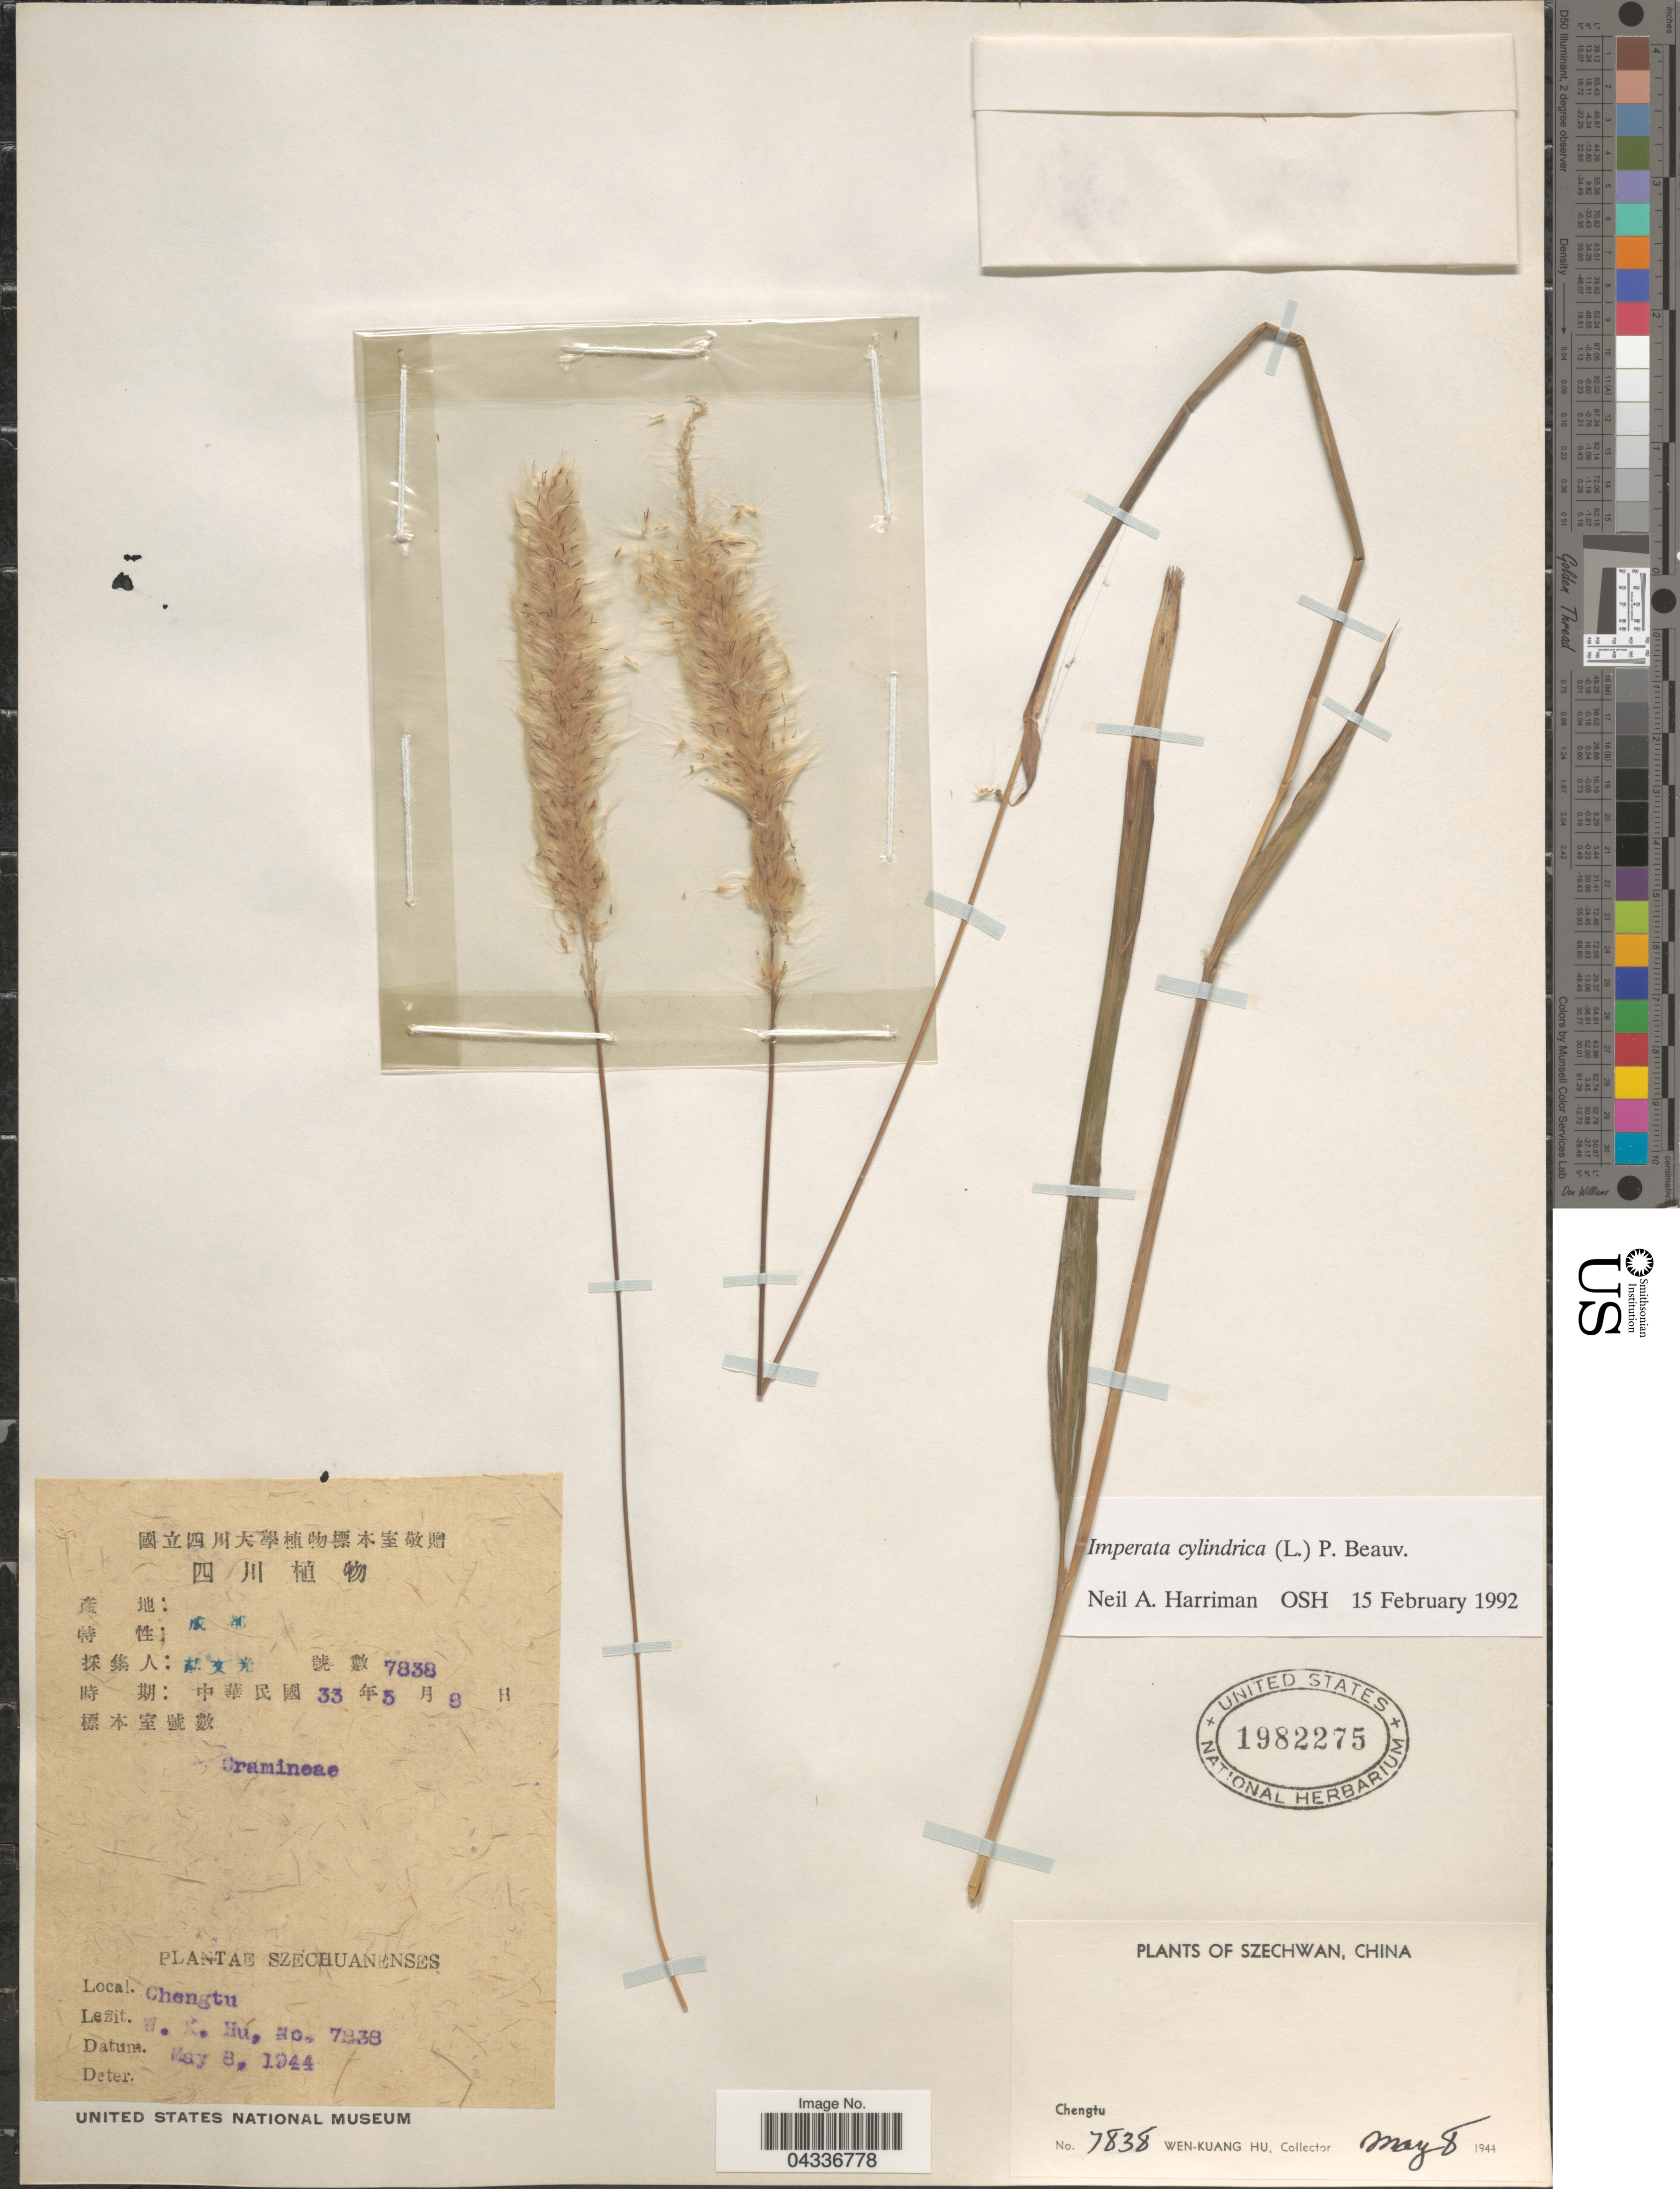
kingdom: Plantae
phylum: Tracheophyta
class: Liliopsida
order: Poales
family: Poaceae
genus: Imperata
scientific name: Imperata cylindrica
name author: (L.) P. Beauv.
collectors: W. K. Hu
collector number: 7838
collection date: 1944-05-08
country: China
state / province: Sichuan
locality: Szechuanenses. Chengtu.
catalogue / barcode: US 1982275